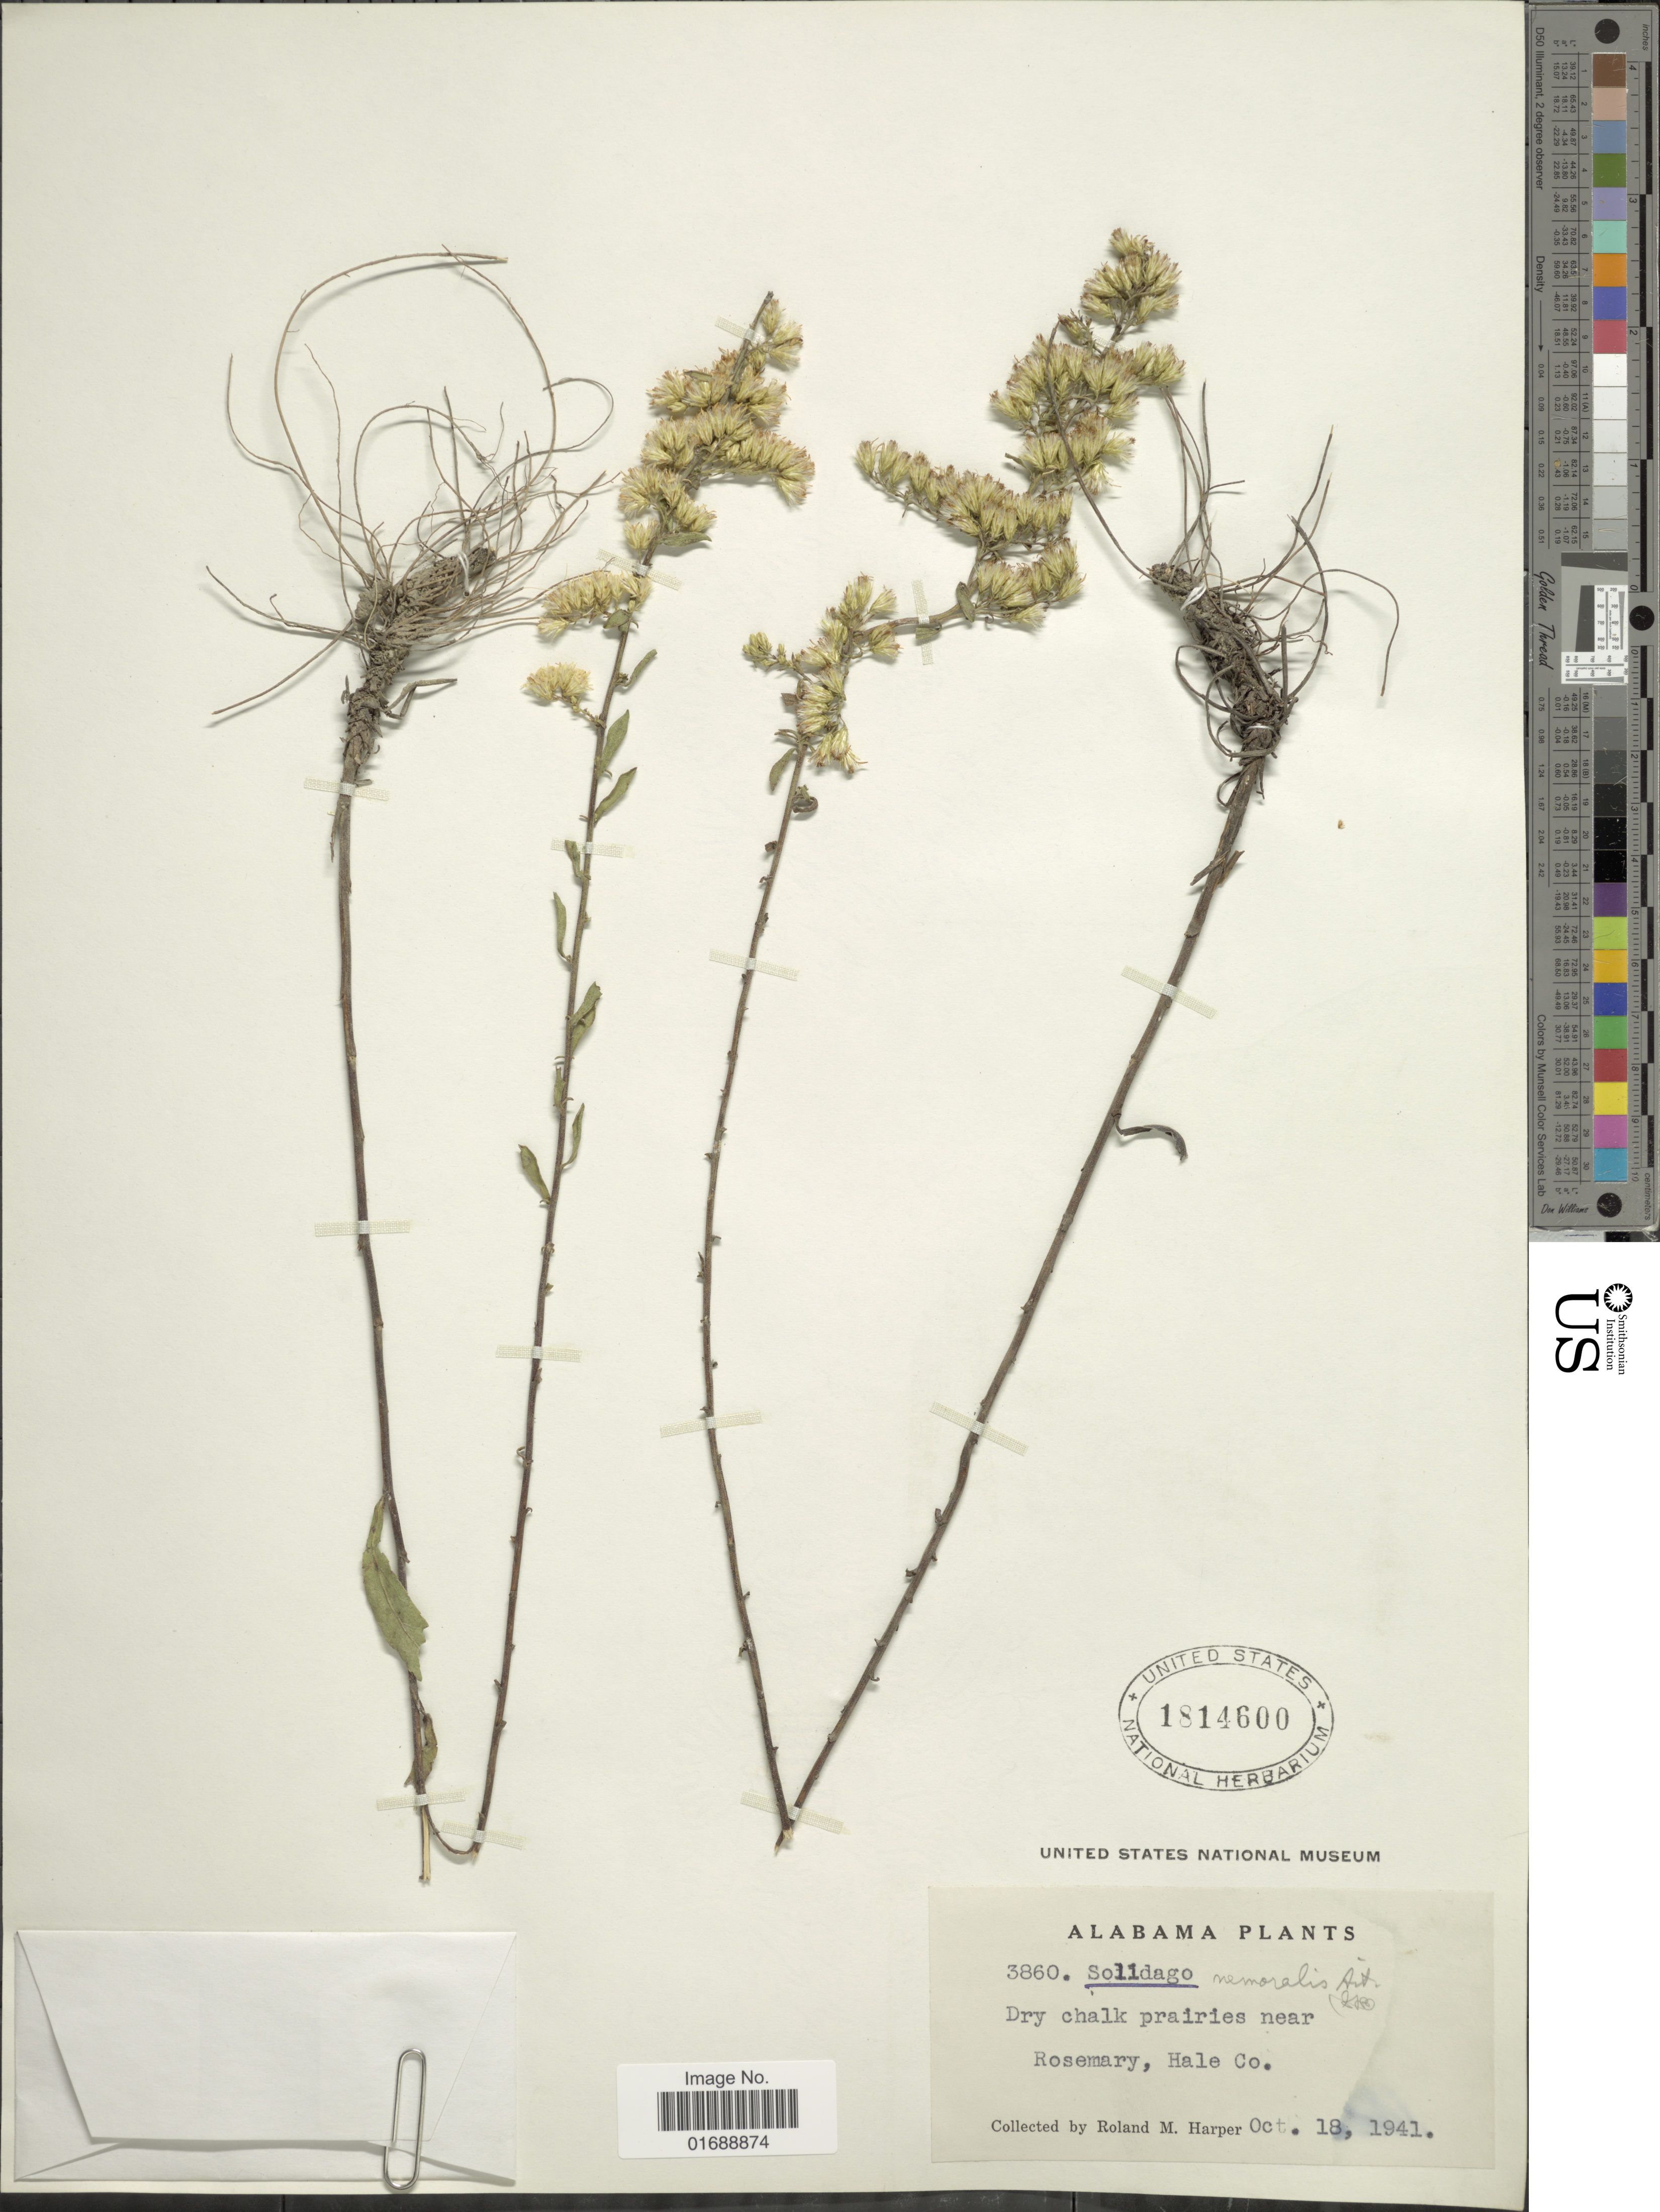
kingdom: Plantae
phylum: Tracheophyta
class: Magnoliopsida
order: Asterales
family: Asteraceae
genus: Solidago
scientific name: Solidago nemoralis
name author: Aiton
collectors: R. M. Harper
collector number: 3860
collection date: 1941-10-18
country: United States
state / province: Alabama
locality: Dry chalk prairies near Rosemary, Hale Co.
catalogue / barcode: US 1814600